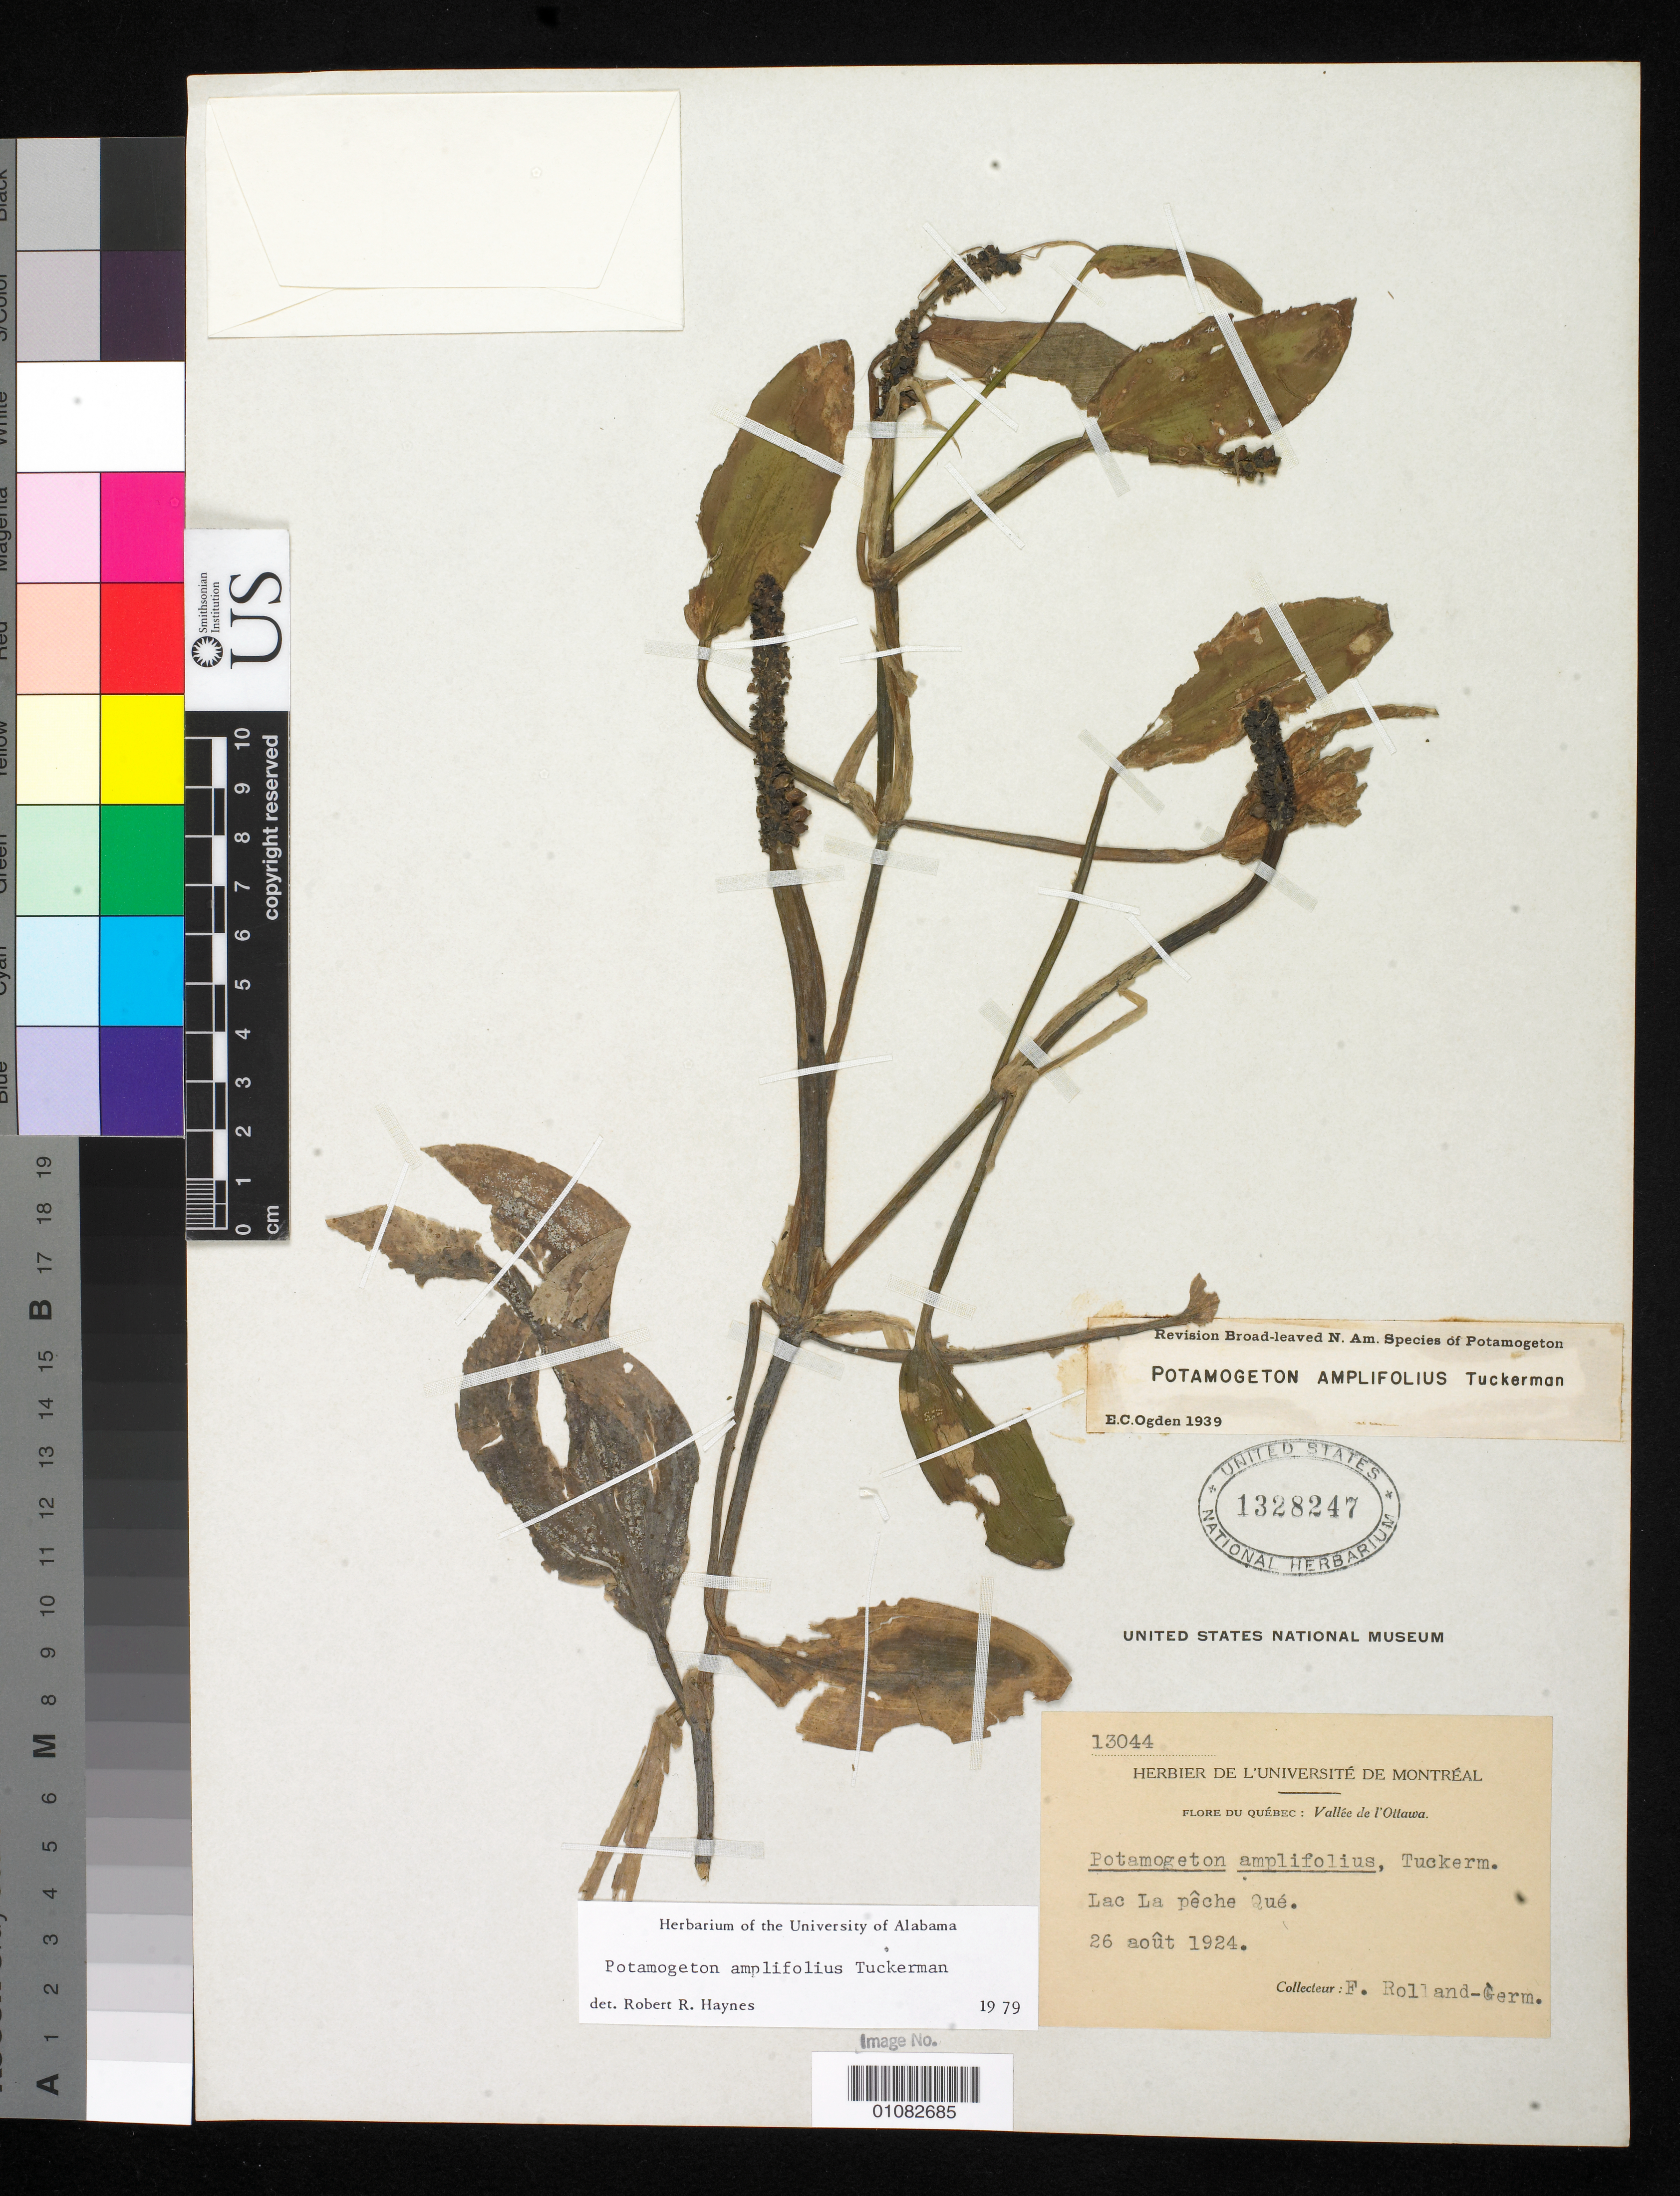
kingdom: Plantae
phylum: Tracheophyta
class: Liliopsida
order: Alismatales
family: Potamogetonaceae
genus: Potamogeton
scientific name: Potamogeton amplifolius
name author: Tuckerm.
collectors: Rolland-Germain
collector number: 13044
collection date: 1924-08-26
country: Canada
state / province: Quebec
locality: Ottawa Valley, Fishing Lake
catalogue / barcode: US 1328247